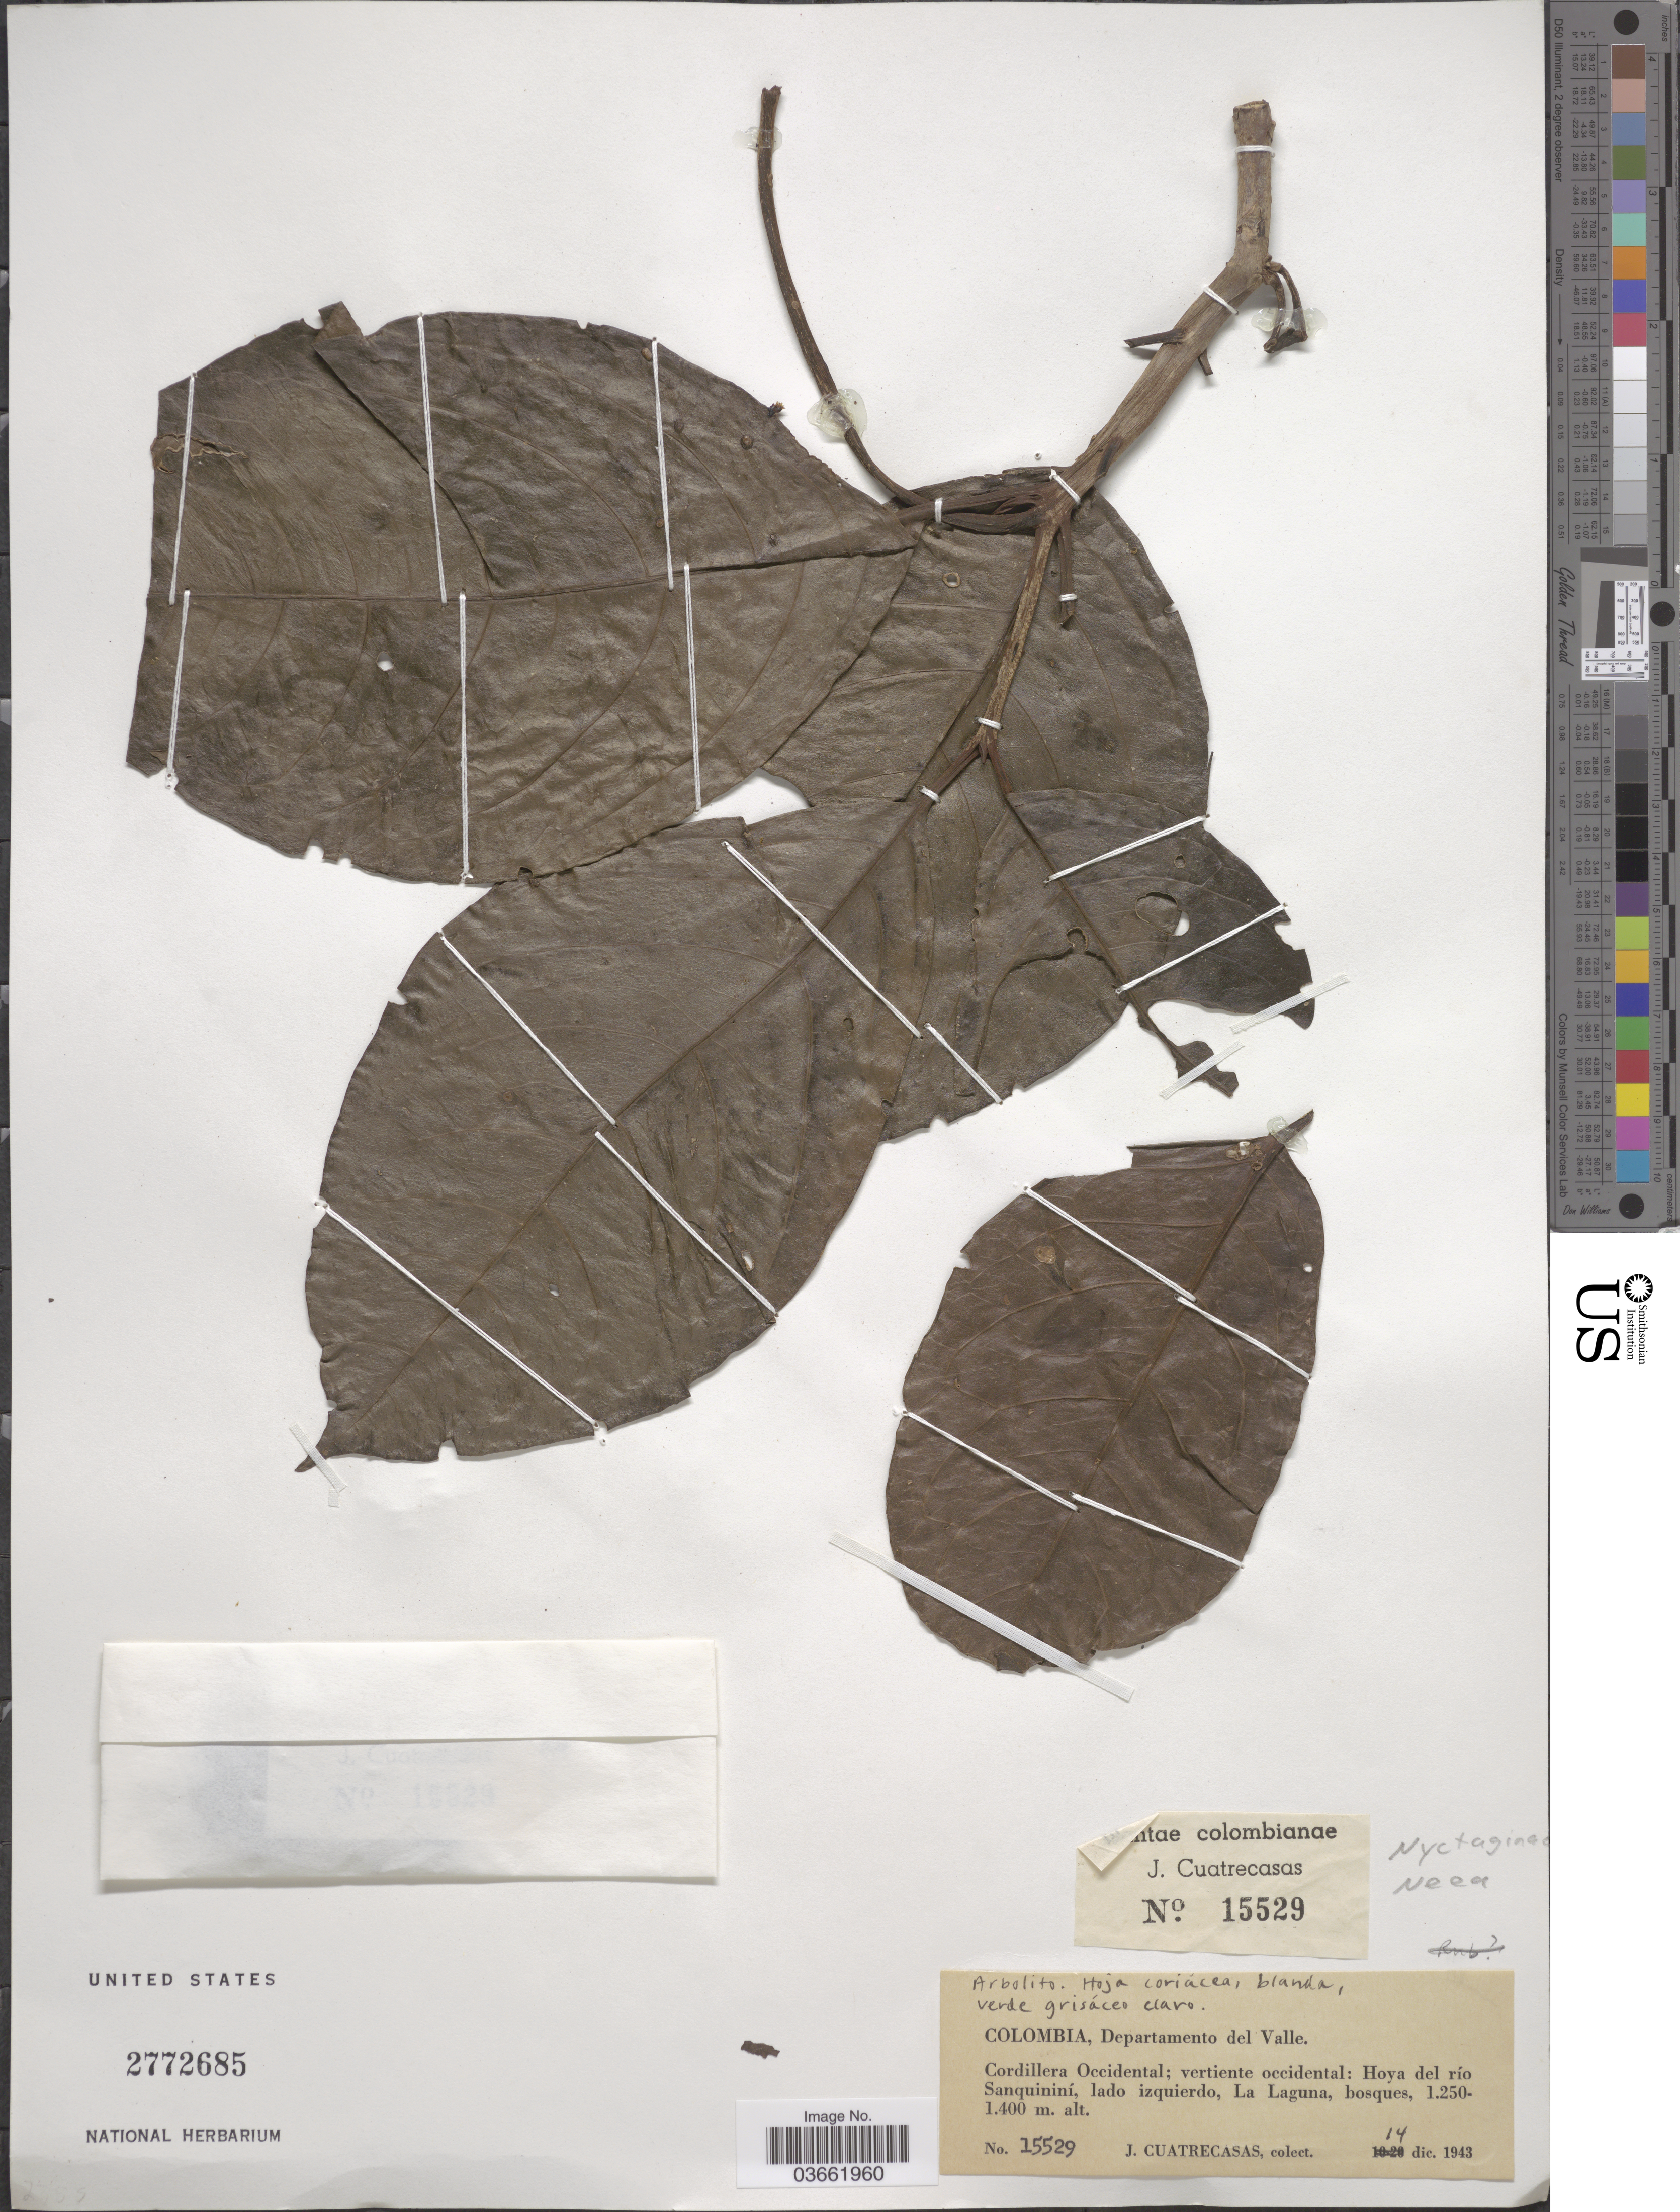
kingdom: Plantae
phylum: Tracheophyta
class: Magnoliopsida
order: Caryophyllales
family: Nyctaginaceae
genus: Neea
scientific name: Neea sp.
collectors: J. Cuatrecasas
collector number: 15529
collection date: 1943-12-14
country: Colombia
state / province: Valle del Cauca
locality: Departamento del Valle. Cordillera Occidental; vertiente occidental: Hoya del río Sanquininí, lado izquierdo, La Laguna.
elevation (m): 1250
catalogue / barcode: US 2772685